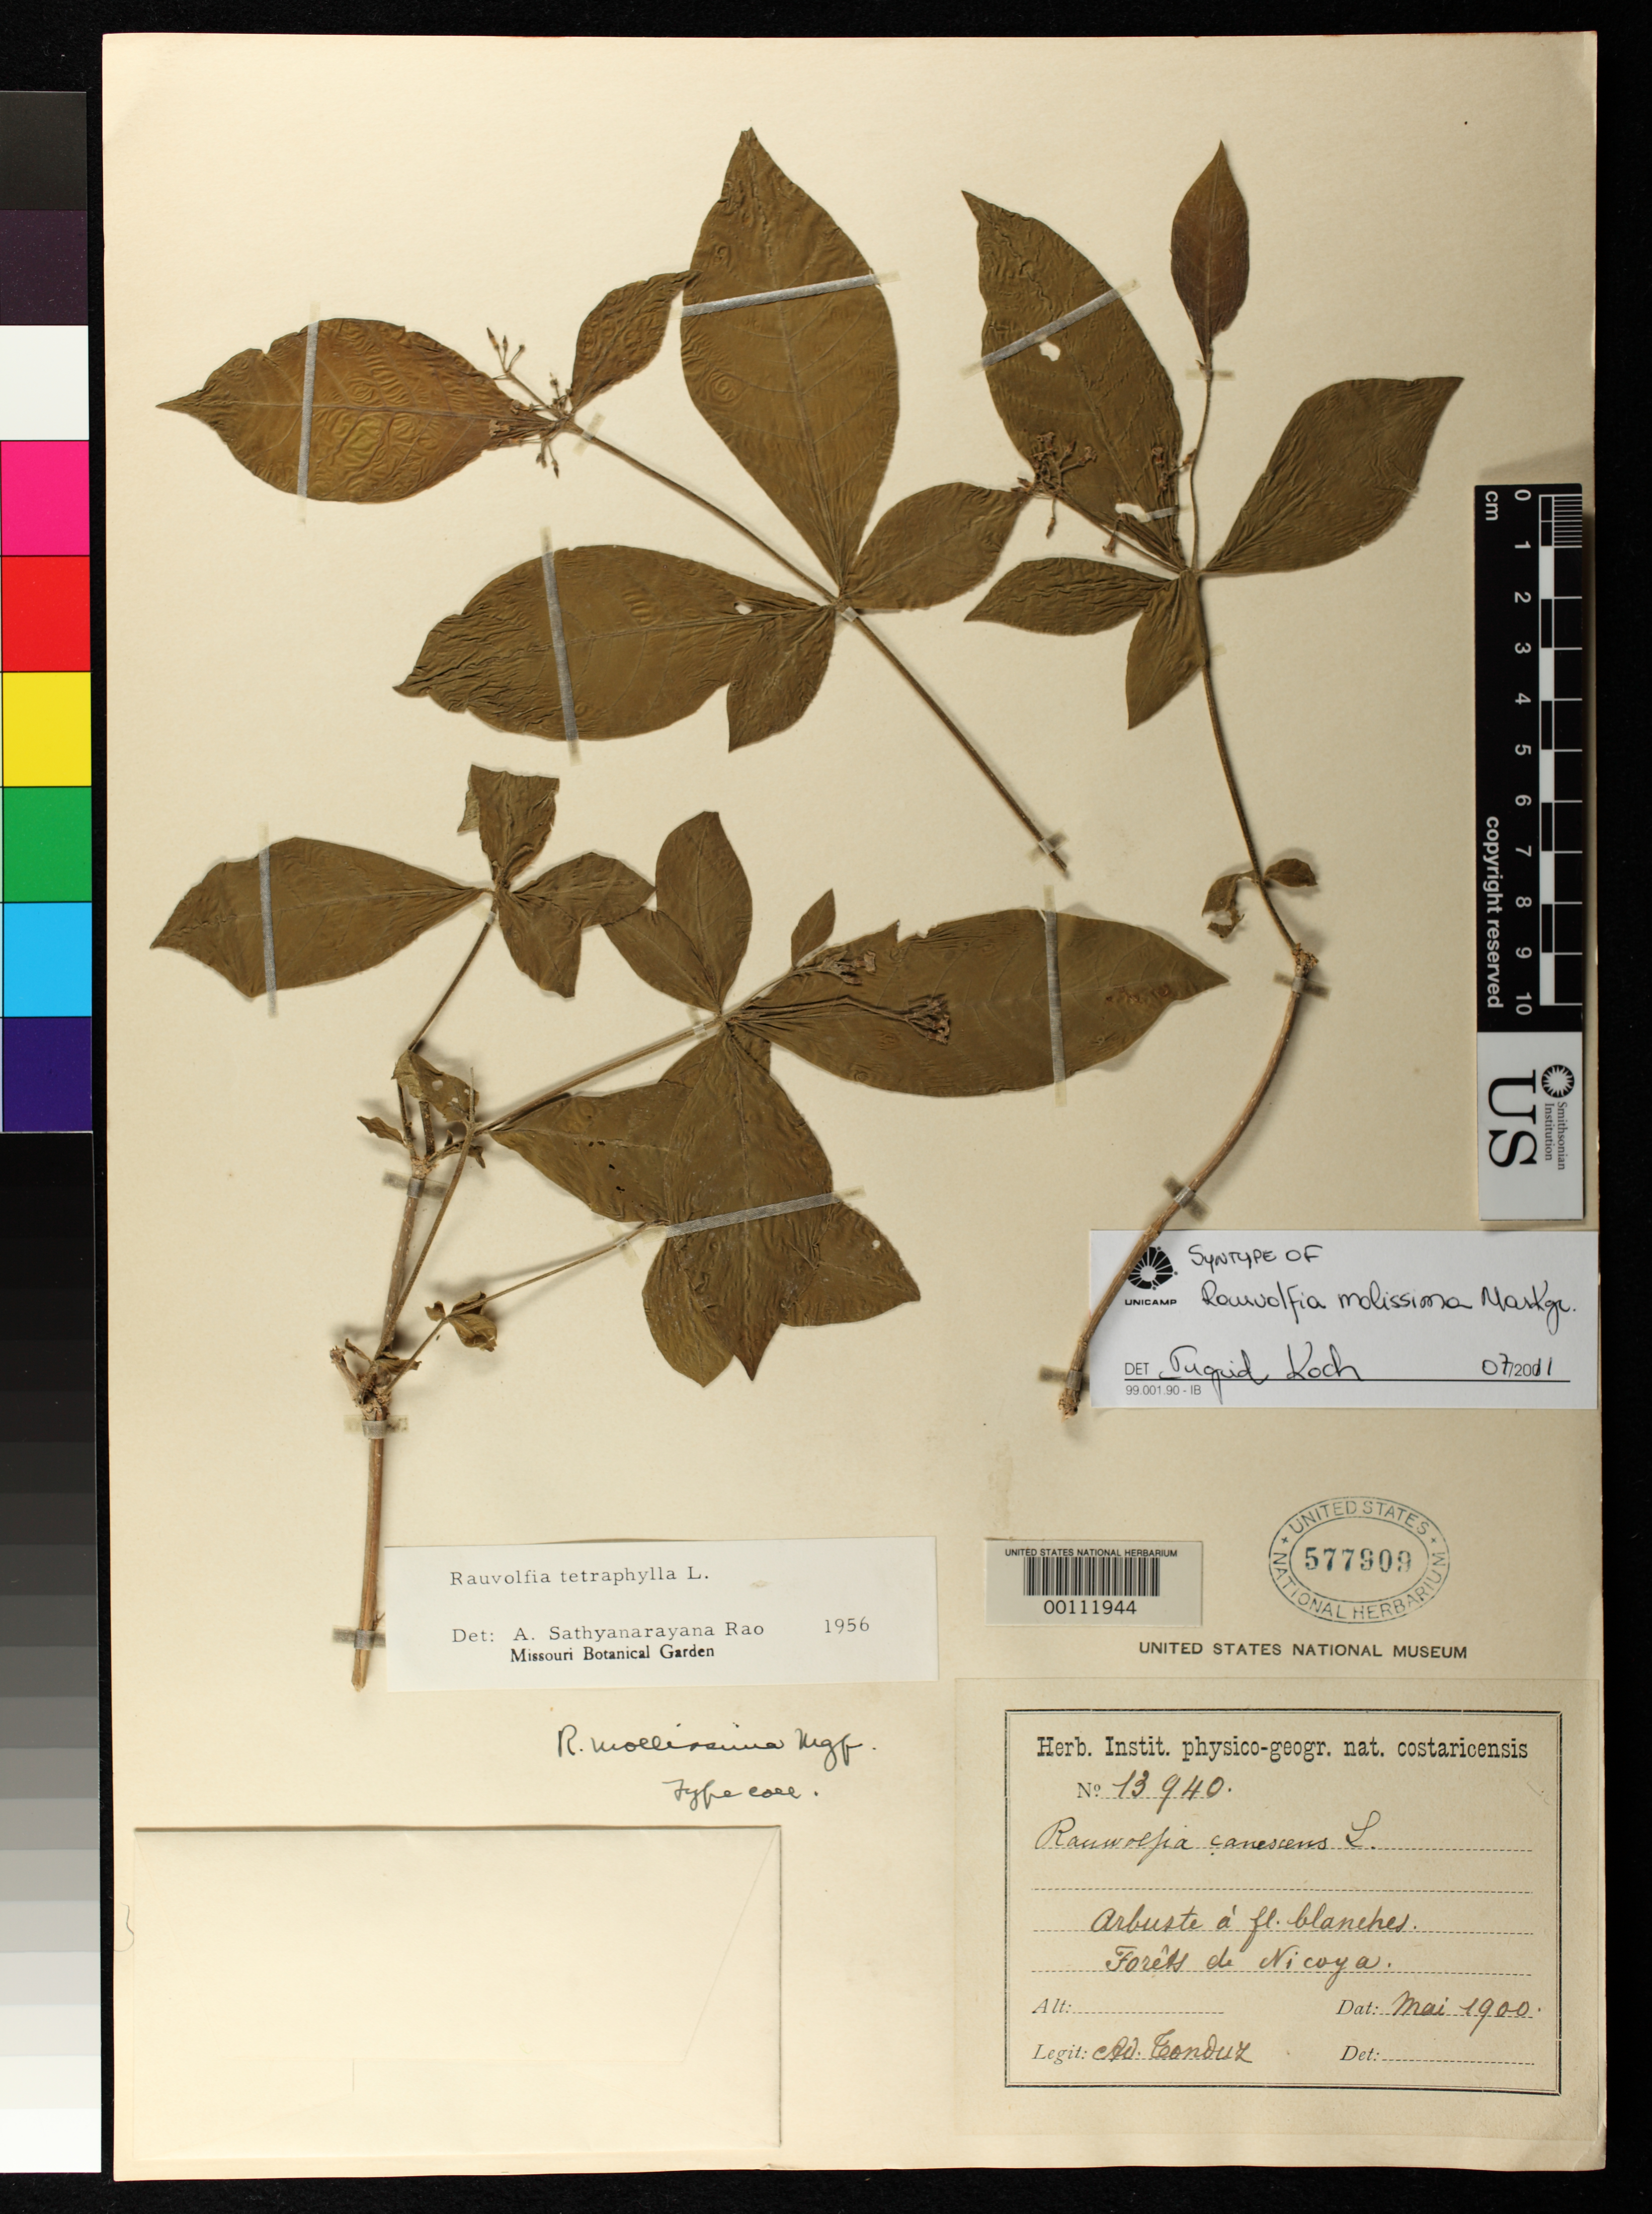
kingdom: Plantae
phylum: Tracheophyta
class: Magnoliopsida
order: Gentianales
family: Apocynaceae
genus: Rauvolfia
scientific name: Rauvolfia mollissima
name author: Markgr.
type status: Lectotype; Isosyntype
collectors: A. Tonduz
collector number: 13940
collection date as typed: May 1900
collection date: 1900-05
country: Costa Rica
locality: Nicoya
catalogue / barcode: US 577909